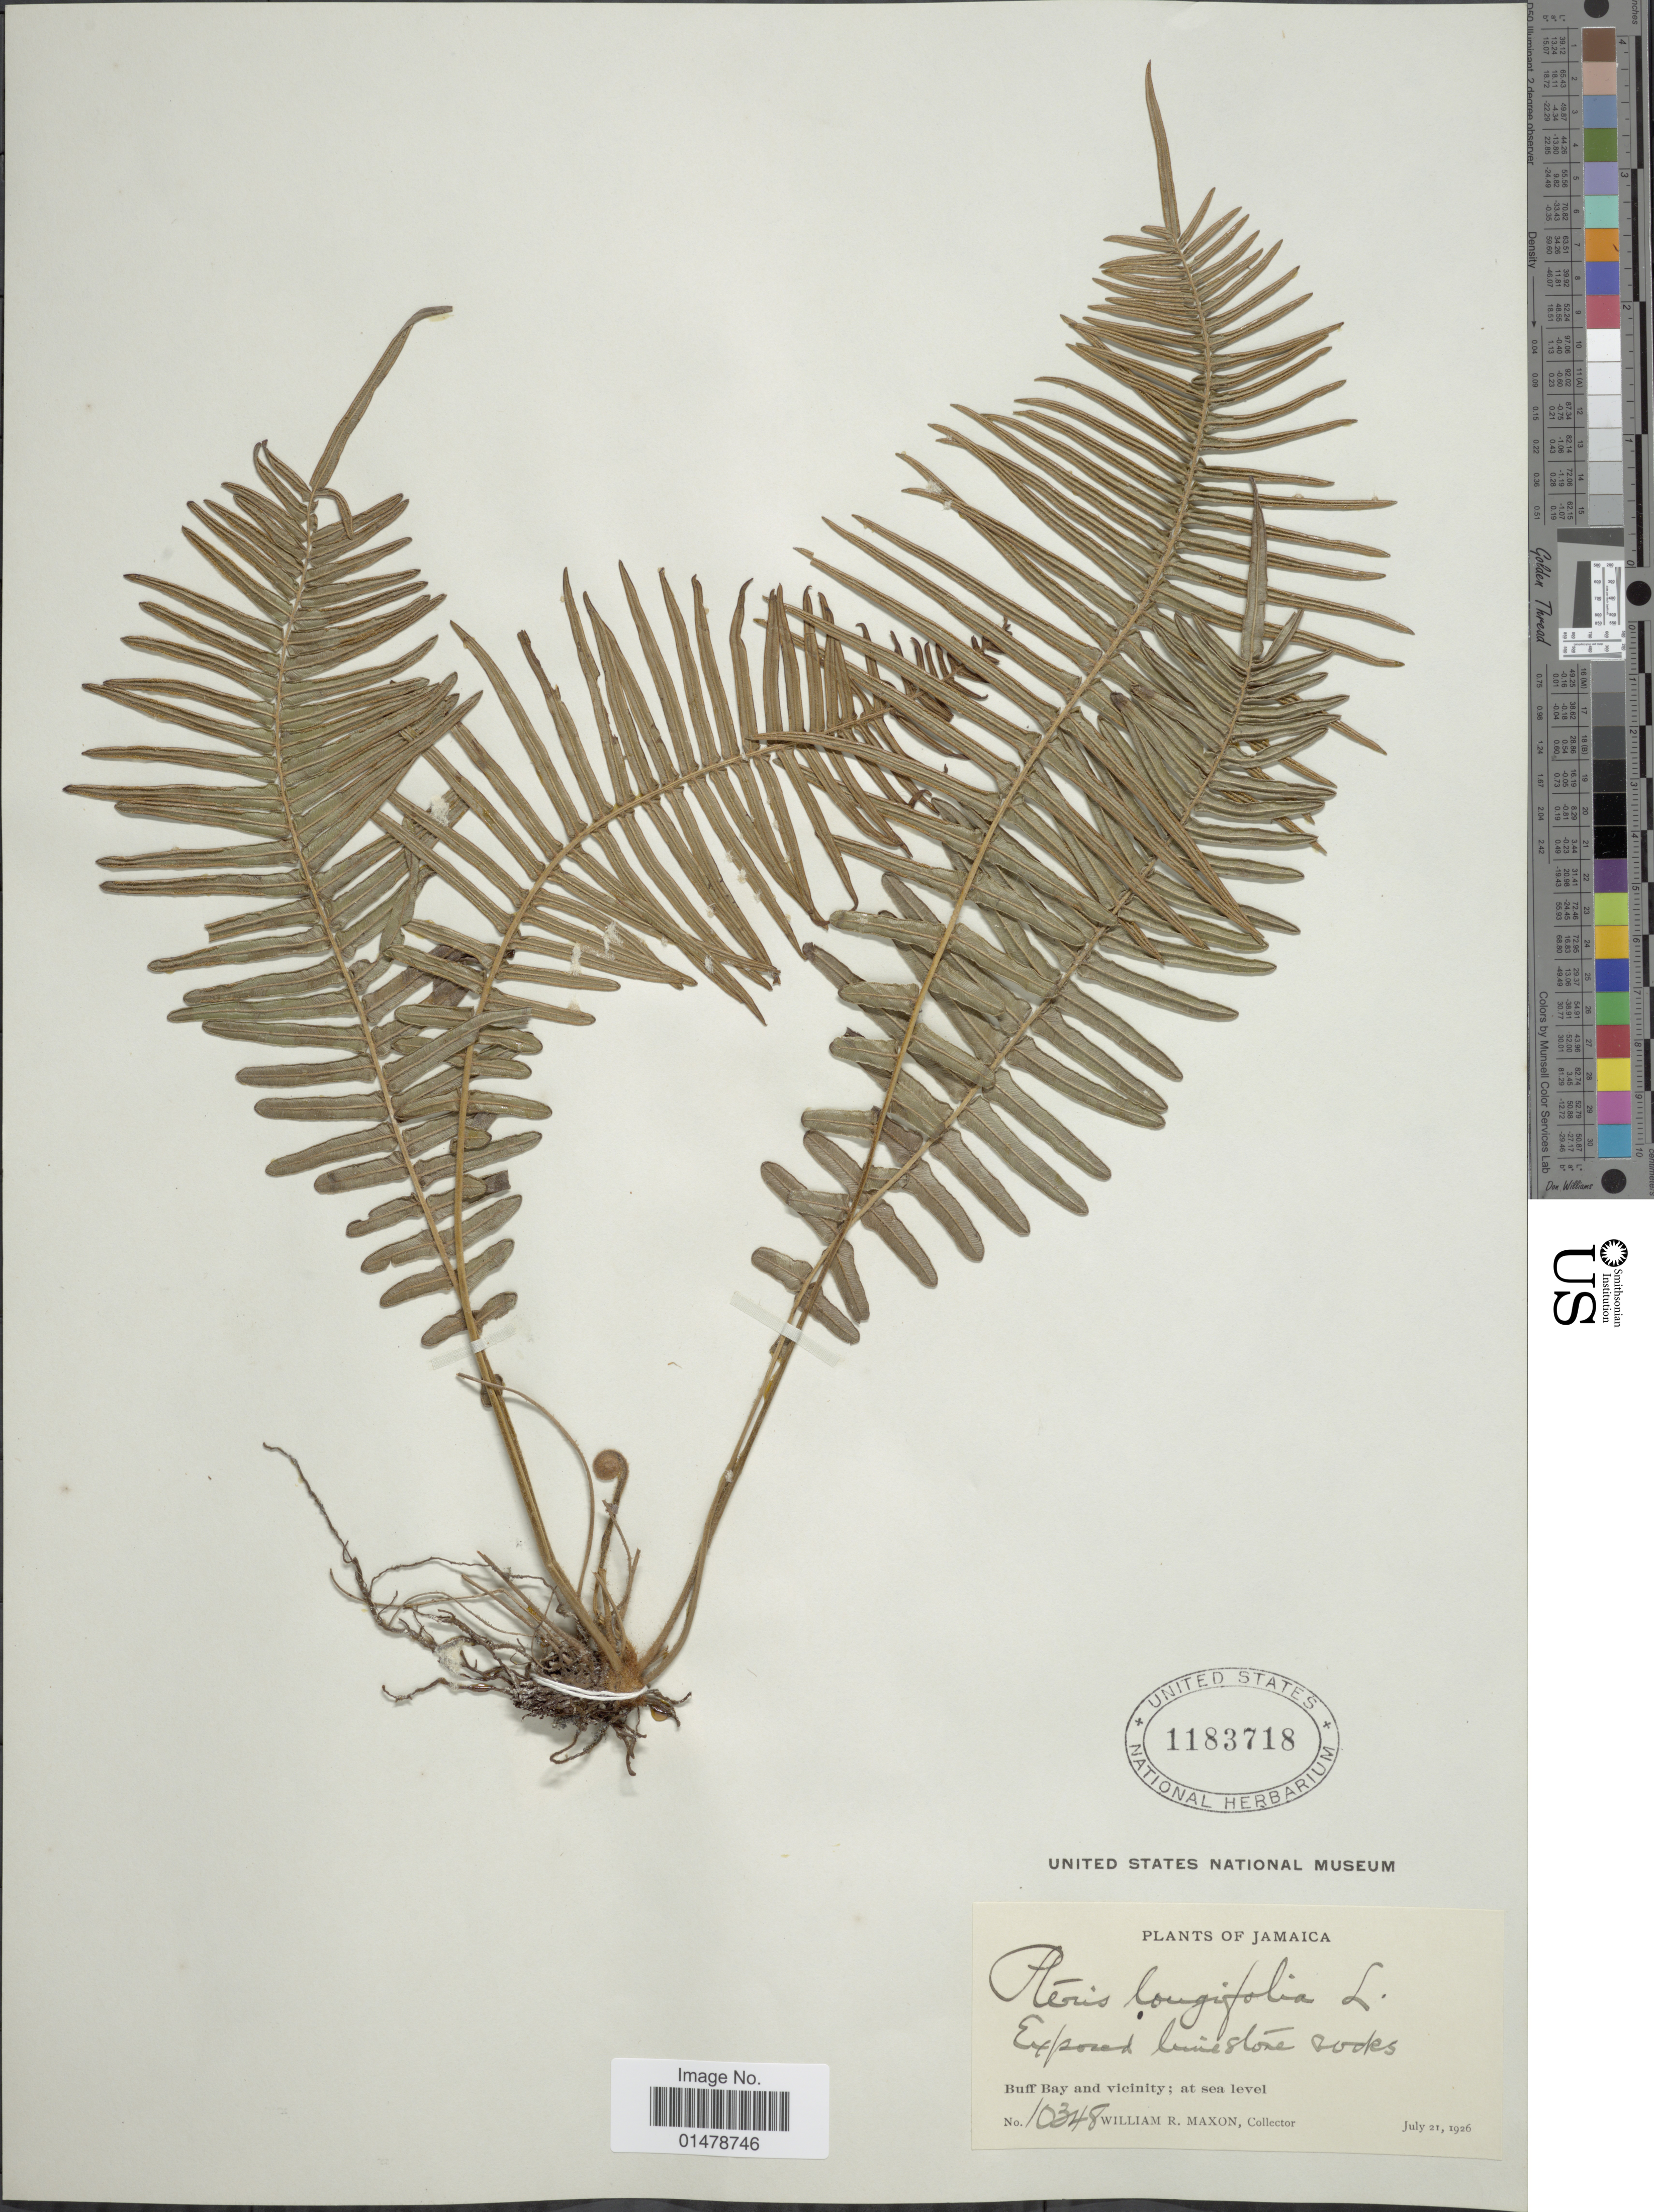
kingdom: Plantae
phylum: Tracheophyta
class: Polypodiopsida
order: Polypodiales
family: Pteridaceae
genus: Pteris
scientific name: Pteris longifolia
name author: L.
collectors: W. R. Maxon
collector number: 10348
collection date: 1926-07-21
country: Jamaica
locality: Buff Bay and vicinity.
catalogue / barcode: US 1183718